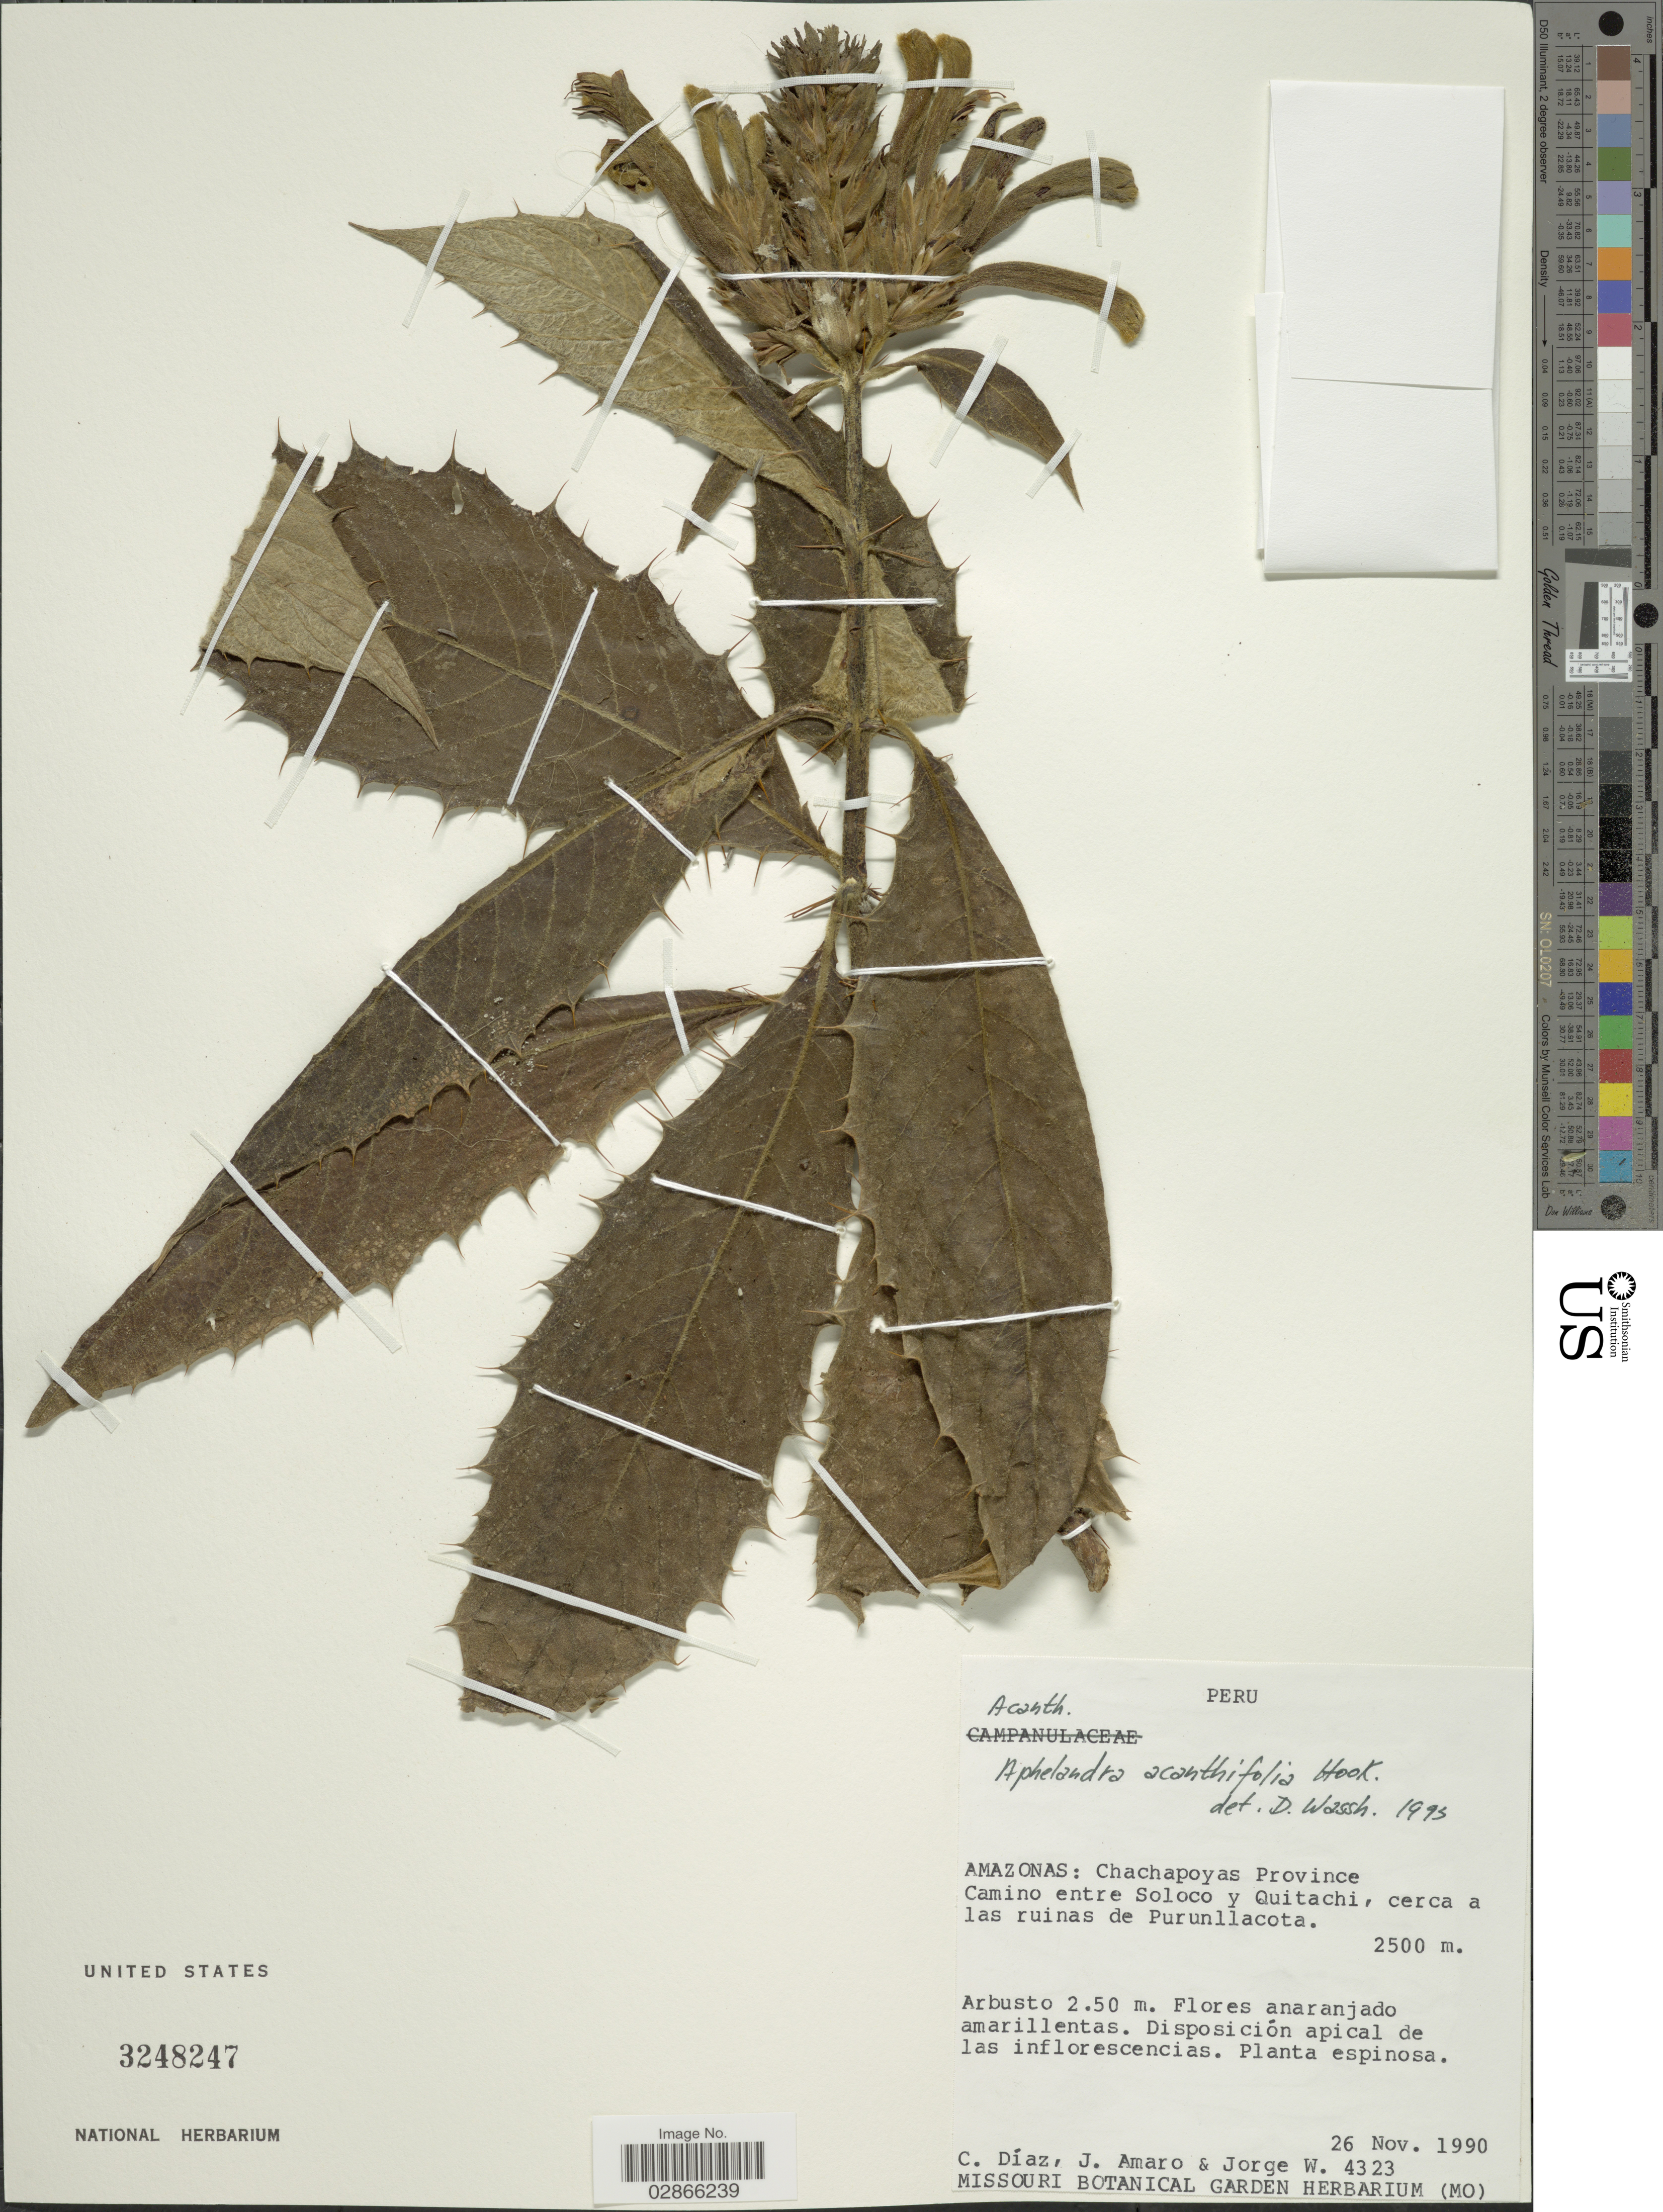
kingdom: Plantae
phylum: Tracheophyta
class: Magnoliopsida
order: Lamiales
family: Acanthaceae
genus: Aphelandra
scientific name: Aphelandra acanthifolia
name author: Hook.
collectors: C. Díaz, J. Amaro & W. Jorge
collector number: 4323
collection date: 1990-11-26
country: Peru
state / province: Amazonas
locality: Chachapoyas Province. Camino entre Soloco y Quitachi, cerca a las ruinas de Purunllacota.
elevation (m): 2500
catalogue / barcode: US 3248247